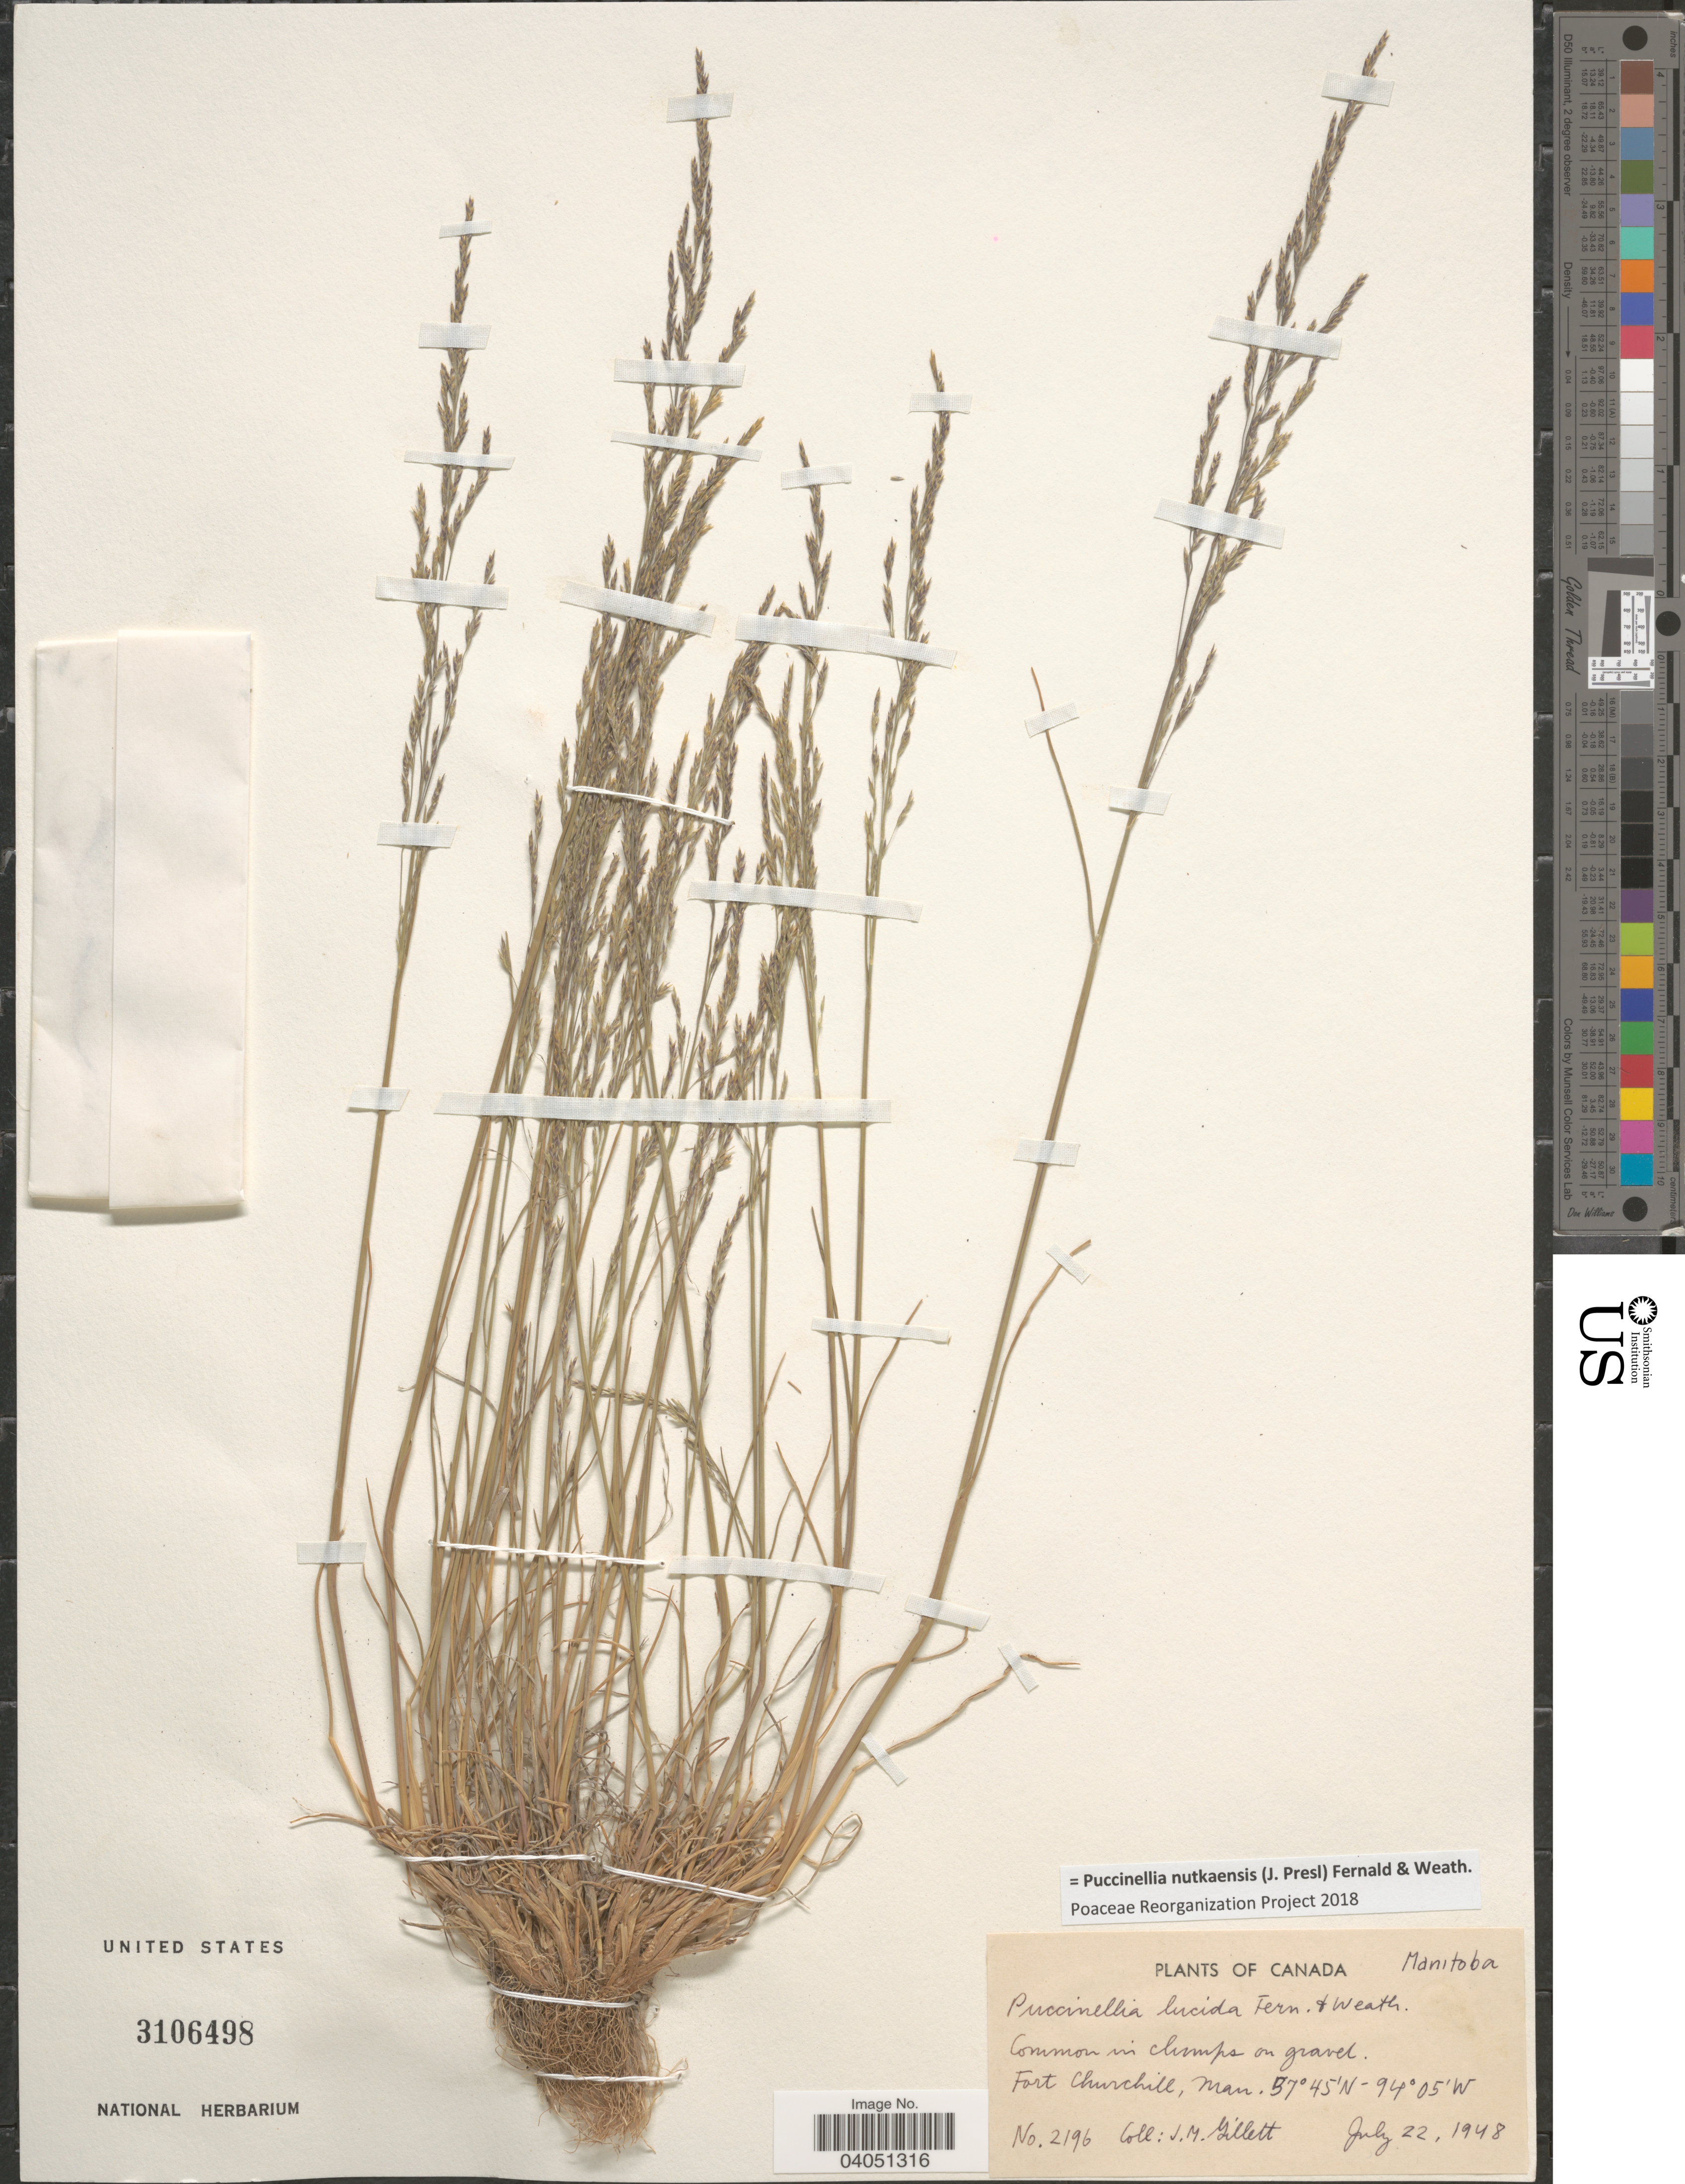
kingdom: Plantae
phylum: Tracheophyta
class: Liliopsida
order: Poales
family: Poaceae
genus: Puccinellia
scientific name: Puccinellia nutkaensis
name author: (J. Presl) Fernald & Weath.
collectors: J. M. Gillett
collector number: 2196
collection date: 1948-07-22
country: Canada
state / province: Manitoba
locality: Fort Churchill.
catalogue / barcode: US 3106498